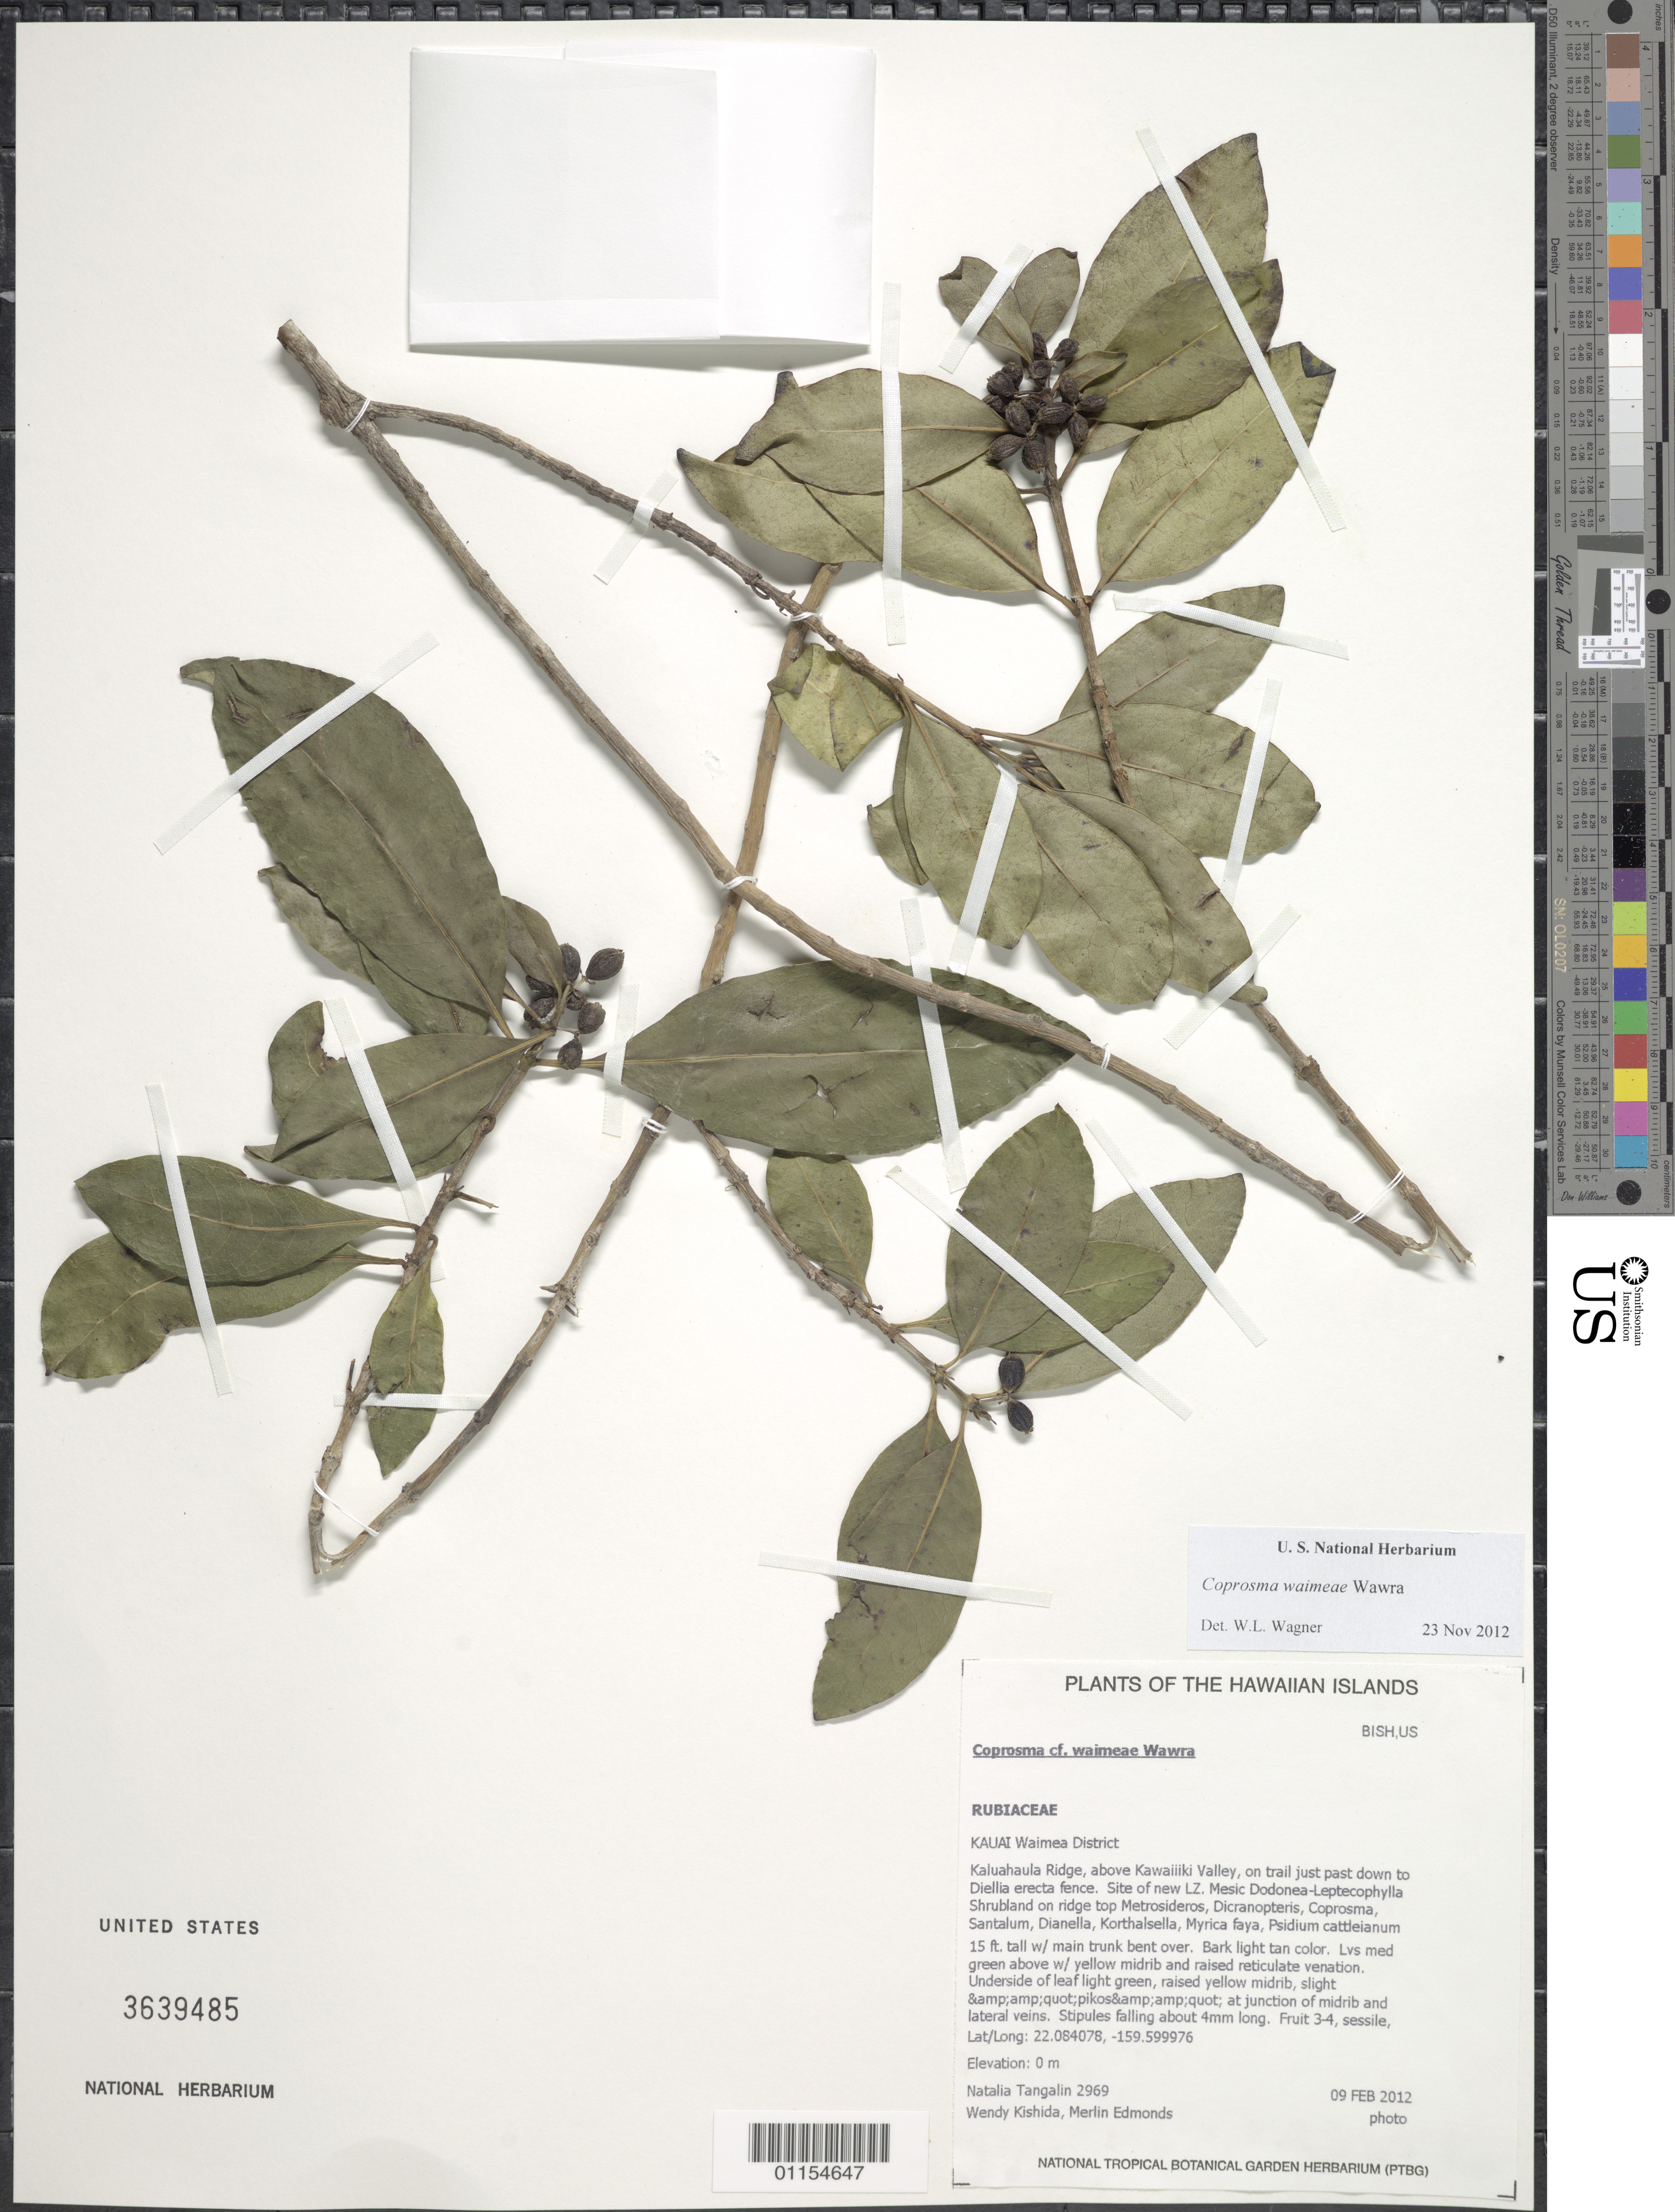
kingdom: Plantae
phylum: Tracheophyta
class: Magnoliopsida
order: Gentianales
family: Rubiaceae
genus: Coprosma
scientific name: Coprosma waimeae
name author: Wawra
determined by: Wagner, W. L., (BOT), Smithsonian Institution - National Museum of Natural History (UNITED STATES)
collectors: N. Tangalin, W. Kishida & M. Edmonds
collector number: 2969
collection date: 2012-02-09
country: United States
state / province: Hawaii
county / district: Kauai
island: Kaua'i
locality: Waimea District, Kaluaha'ula Ridge, above Kawai Iki Valley, on trail just past down to Diellia erecta fence.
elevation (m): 0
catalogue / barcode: US 3639485